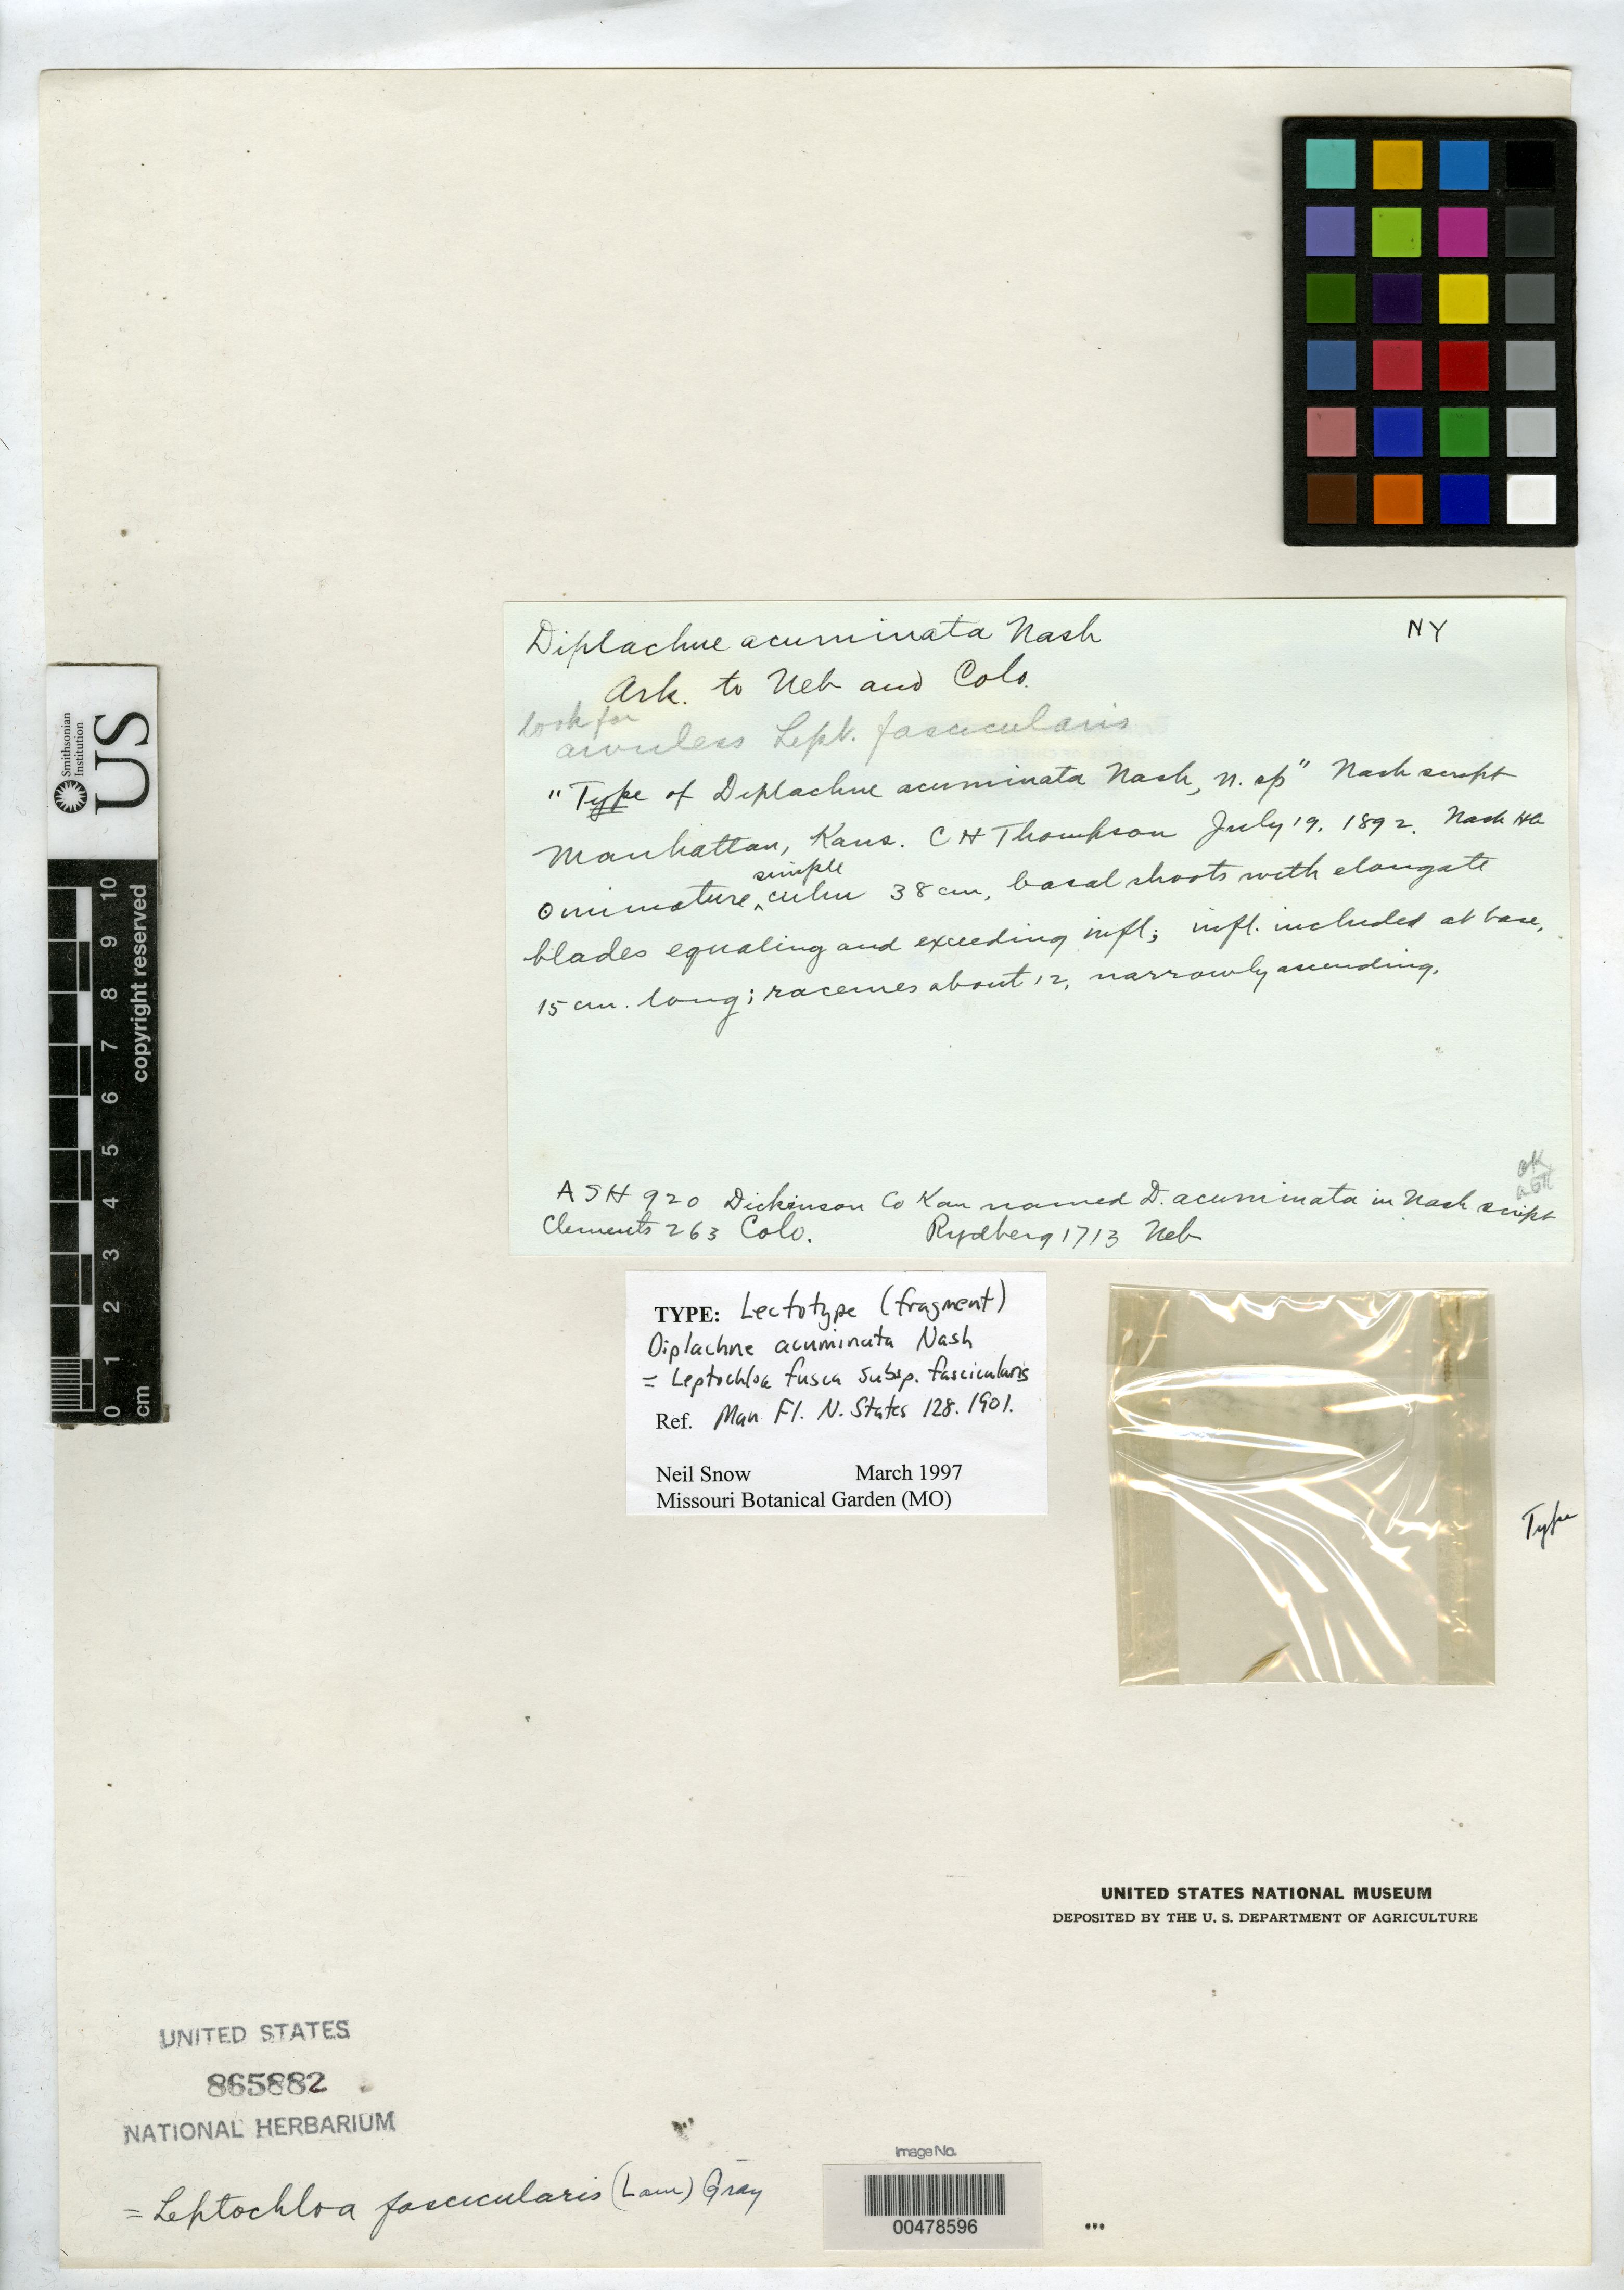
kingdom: Plantae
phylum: Tracheophyta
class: Liliopsida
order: Poales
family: Poaceae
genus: Diplachne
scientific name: Diplachne acuminata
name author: Nash in Britton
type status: Type Fragment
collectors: C. H. Thompson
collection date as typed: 19 Jul 1892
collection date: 1892-07-19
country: United States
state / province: Kansas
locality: Manhattan.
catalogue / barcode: US 865882